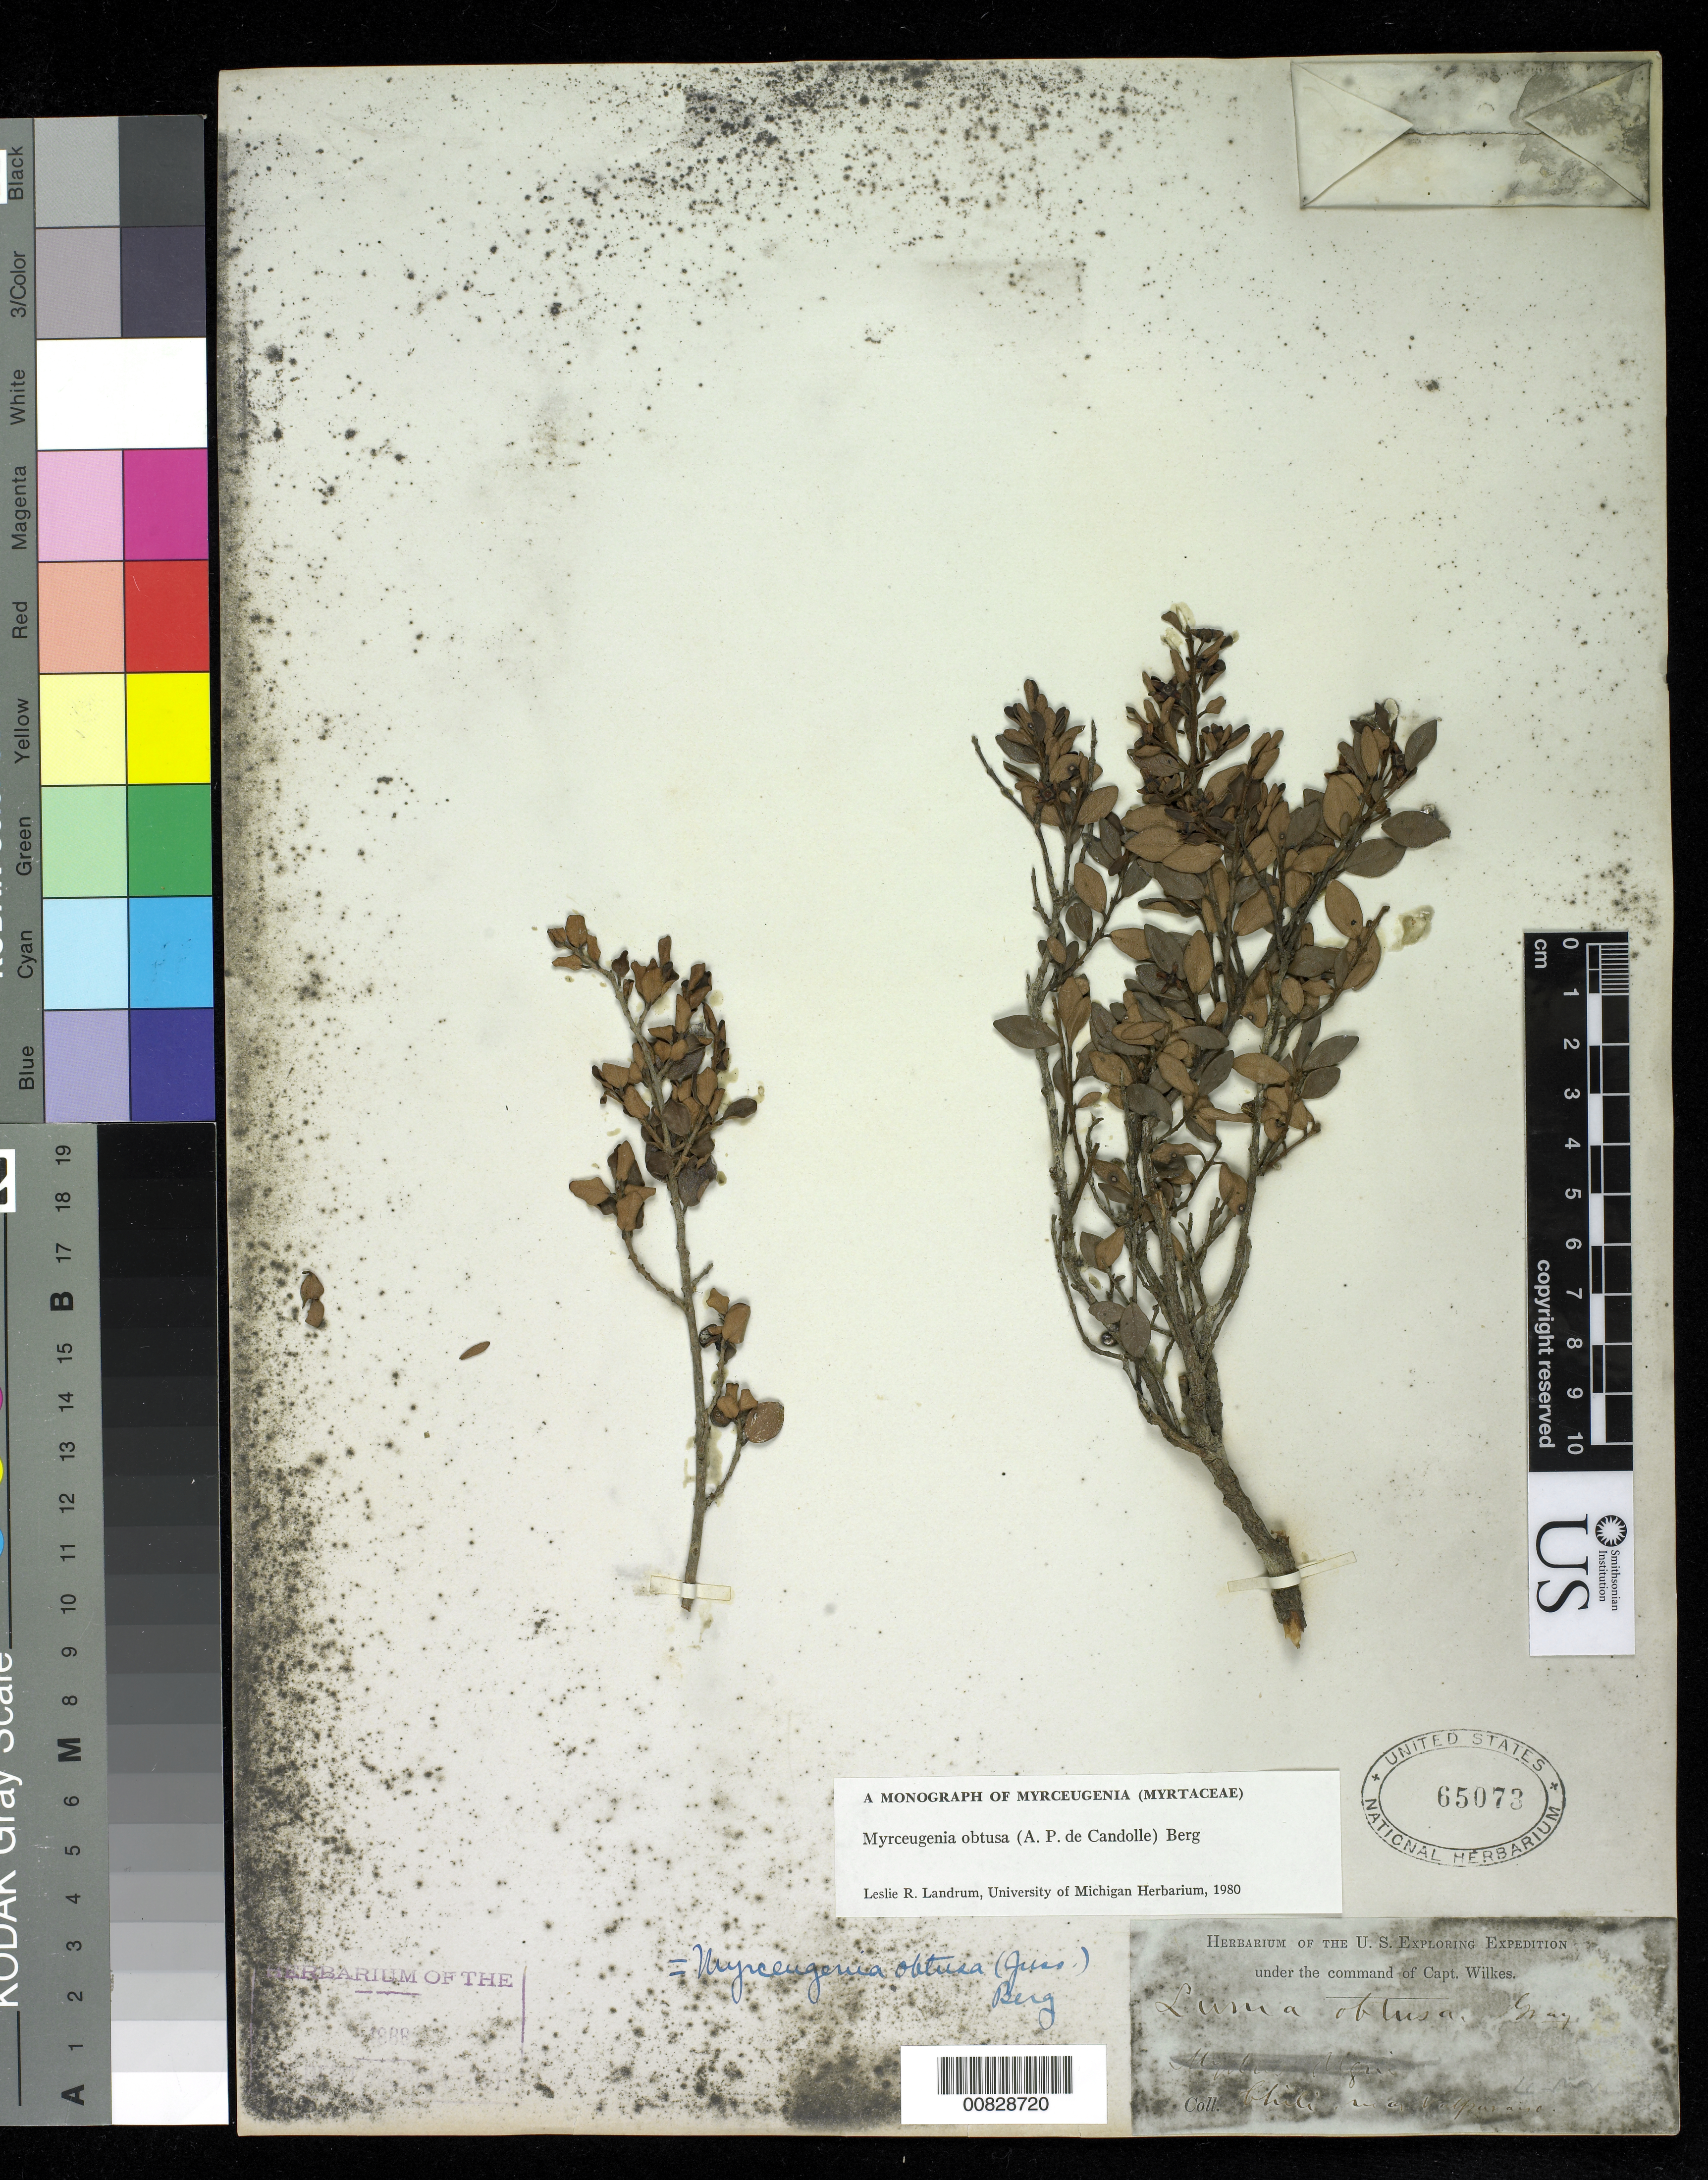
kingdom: Plantae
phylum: Tracheophyta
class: Magnoliopsida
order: Myrtales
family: Myrtaceae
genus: Myrceugenia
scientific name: Myrceugenia obtusa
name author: O. Berg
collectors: Wilkes Explor. Exped.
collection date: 1838/1842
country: Chile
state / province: Valparaíso (V)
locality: near Valparaiso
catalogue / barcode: US 65073